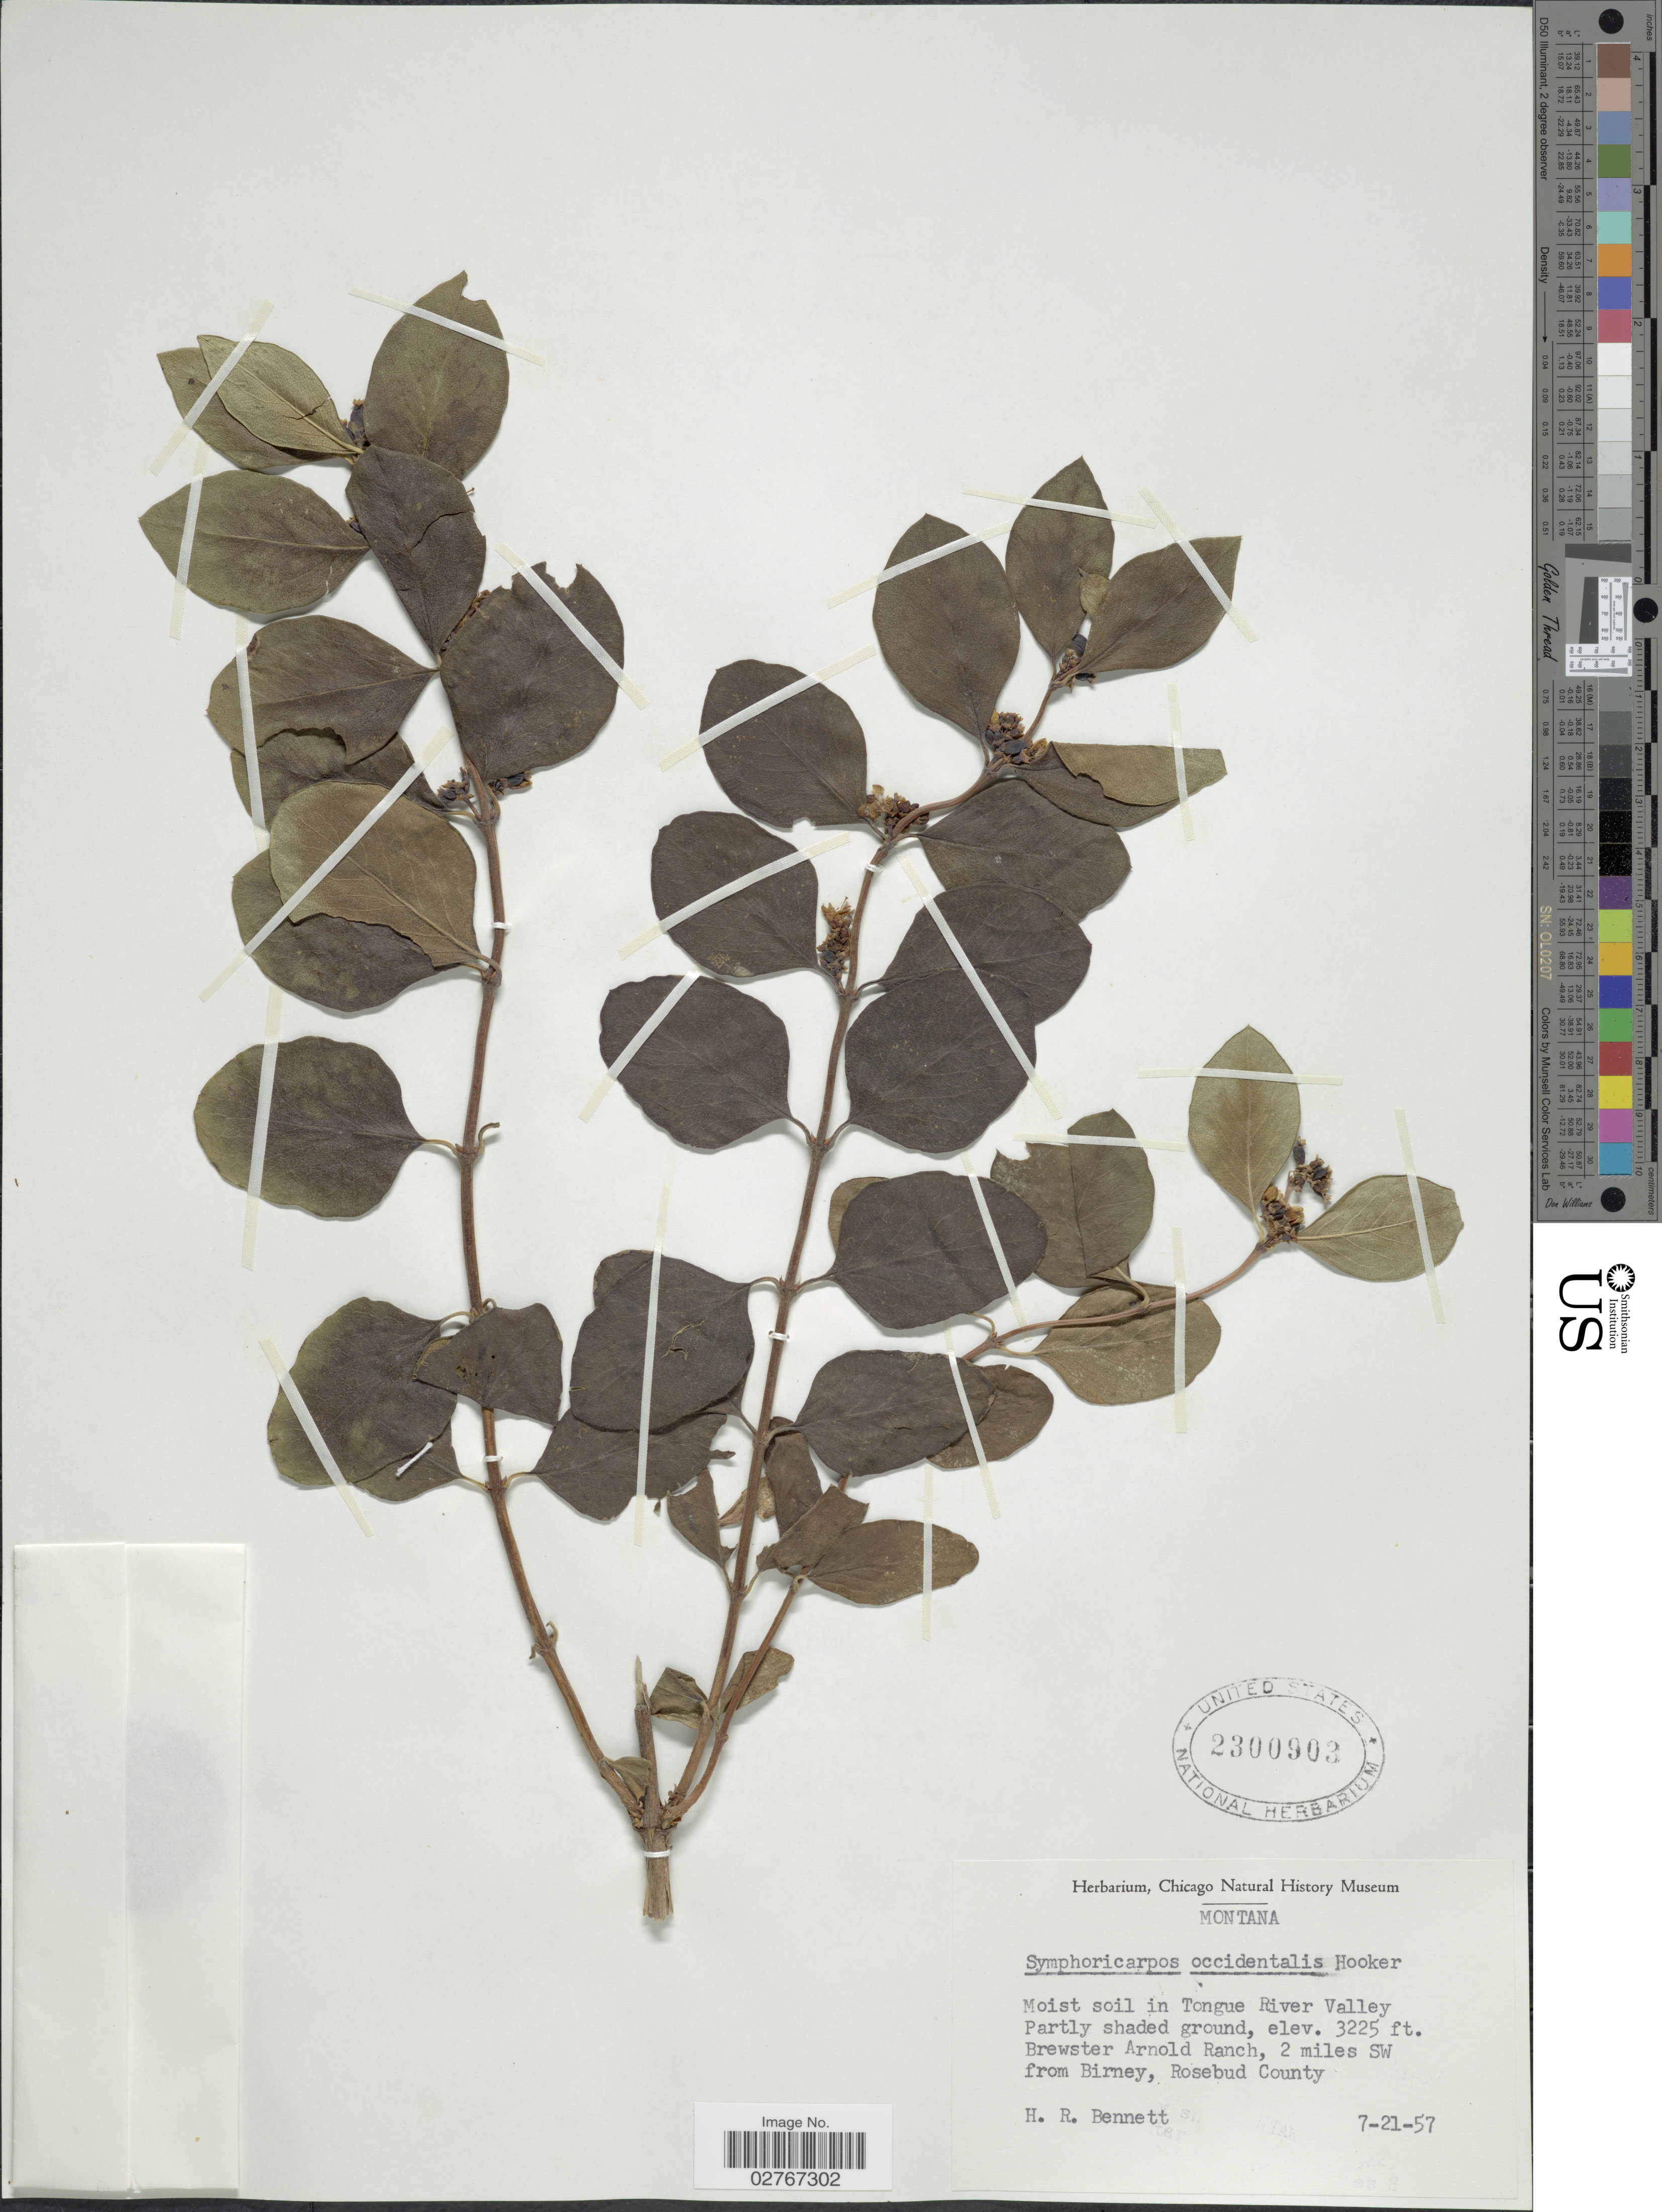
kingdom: Plantae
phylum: Tracheophyta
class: Magnoliopsida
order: Dipsacales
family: Caprifoliaceae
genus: Symphoricarpos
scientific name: Symphoricarpos occidentalis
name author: (R. Br.) Hook.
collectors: H. R. Bennett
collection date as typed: Transcribed d/m/y: 21/7/57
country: United States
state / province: Montana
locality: Moist soil in Tongue River Valley. Brewster Arnold Ranch, 2 miles SW from Birney, Rosebud County.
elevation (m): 983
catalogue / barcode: US 2300903